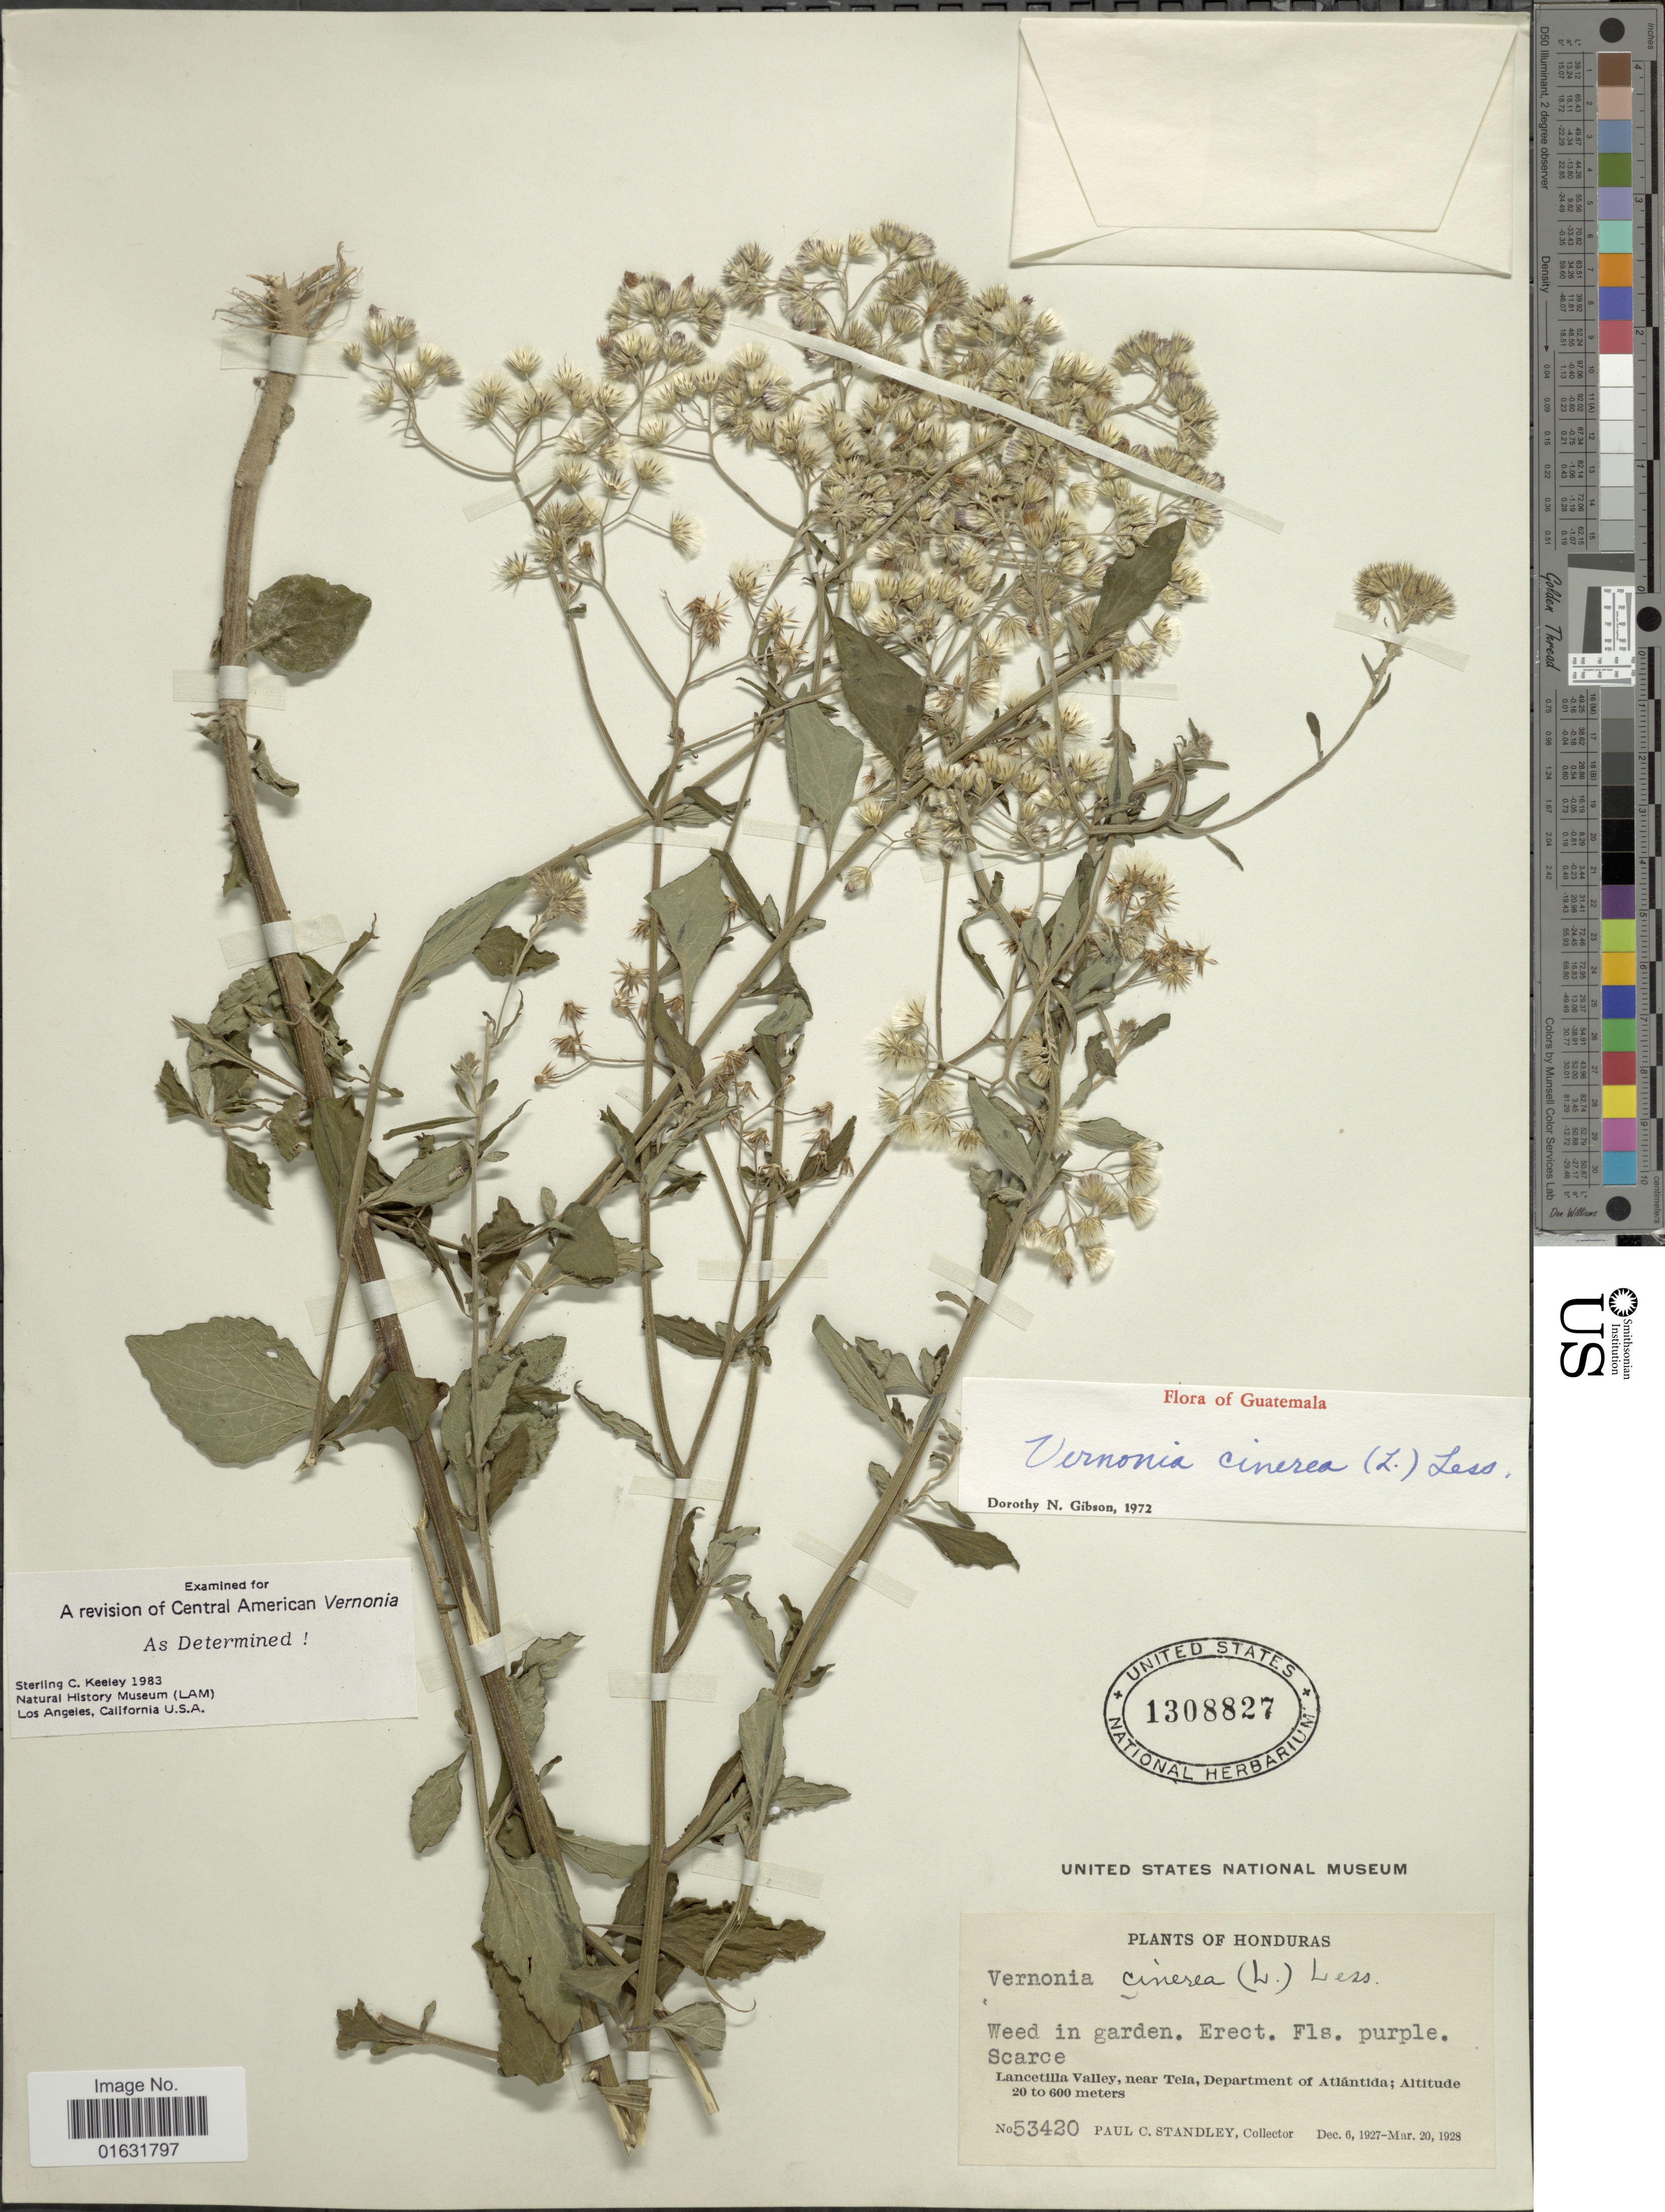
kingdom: Plantae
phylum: Tracheophyta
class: Magnoliopsida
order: Asterales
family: Asteraceae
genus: Cyanthillium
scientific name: Cyanthillium cinereum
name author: (L.) H. Rob.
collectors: P. C. Standley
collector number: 53420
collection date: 1927-12-06/1928-03-20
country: Honduras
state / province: Atlántida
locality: Lancetilla Valley, near Tela, Department of Atlantida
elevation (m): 20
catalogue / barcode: US 1308827